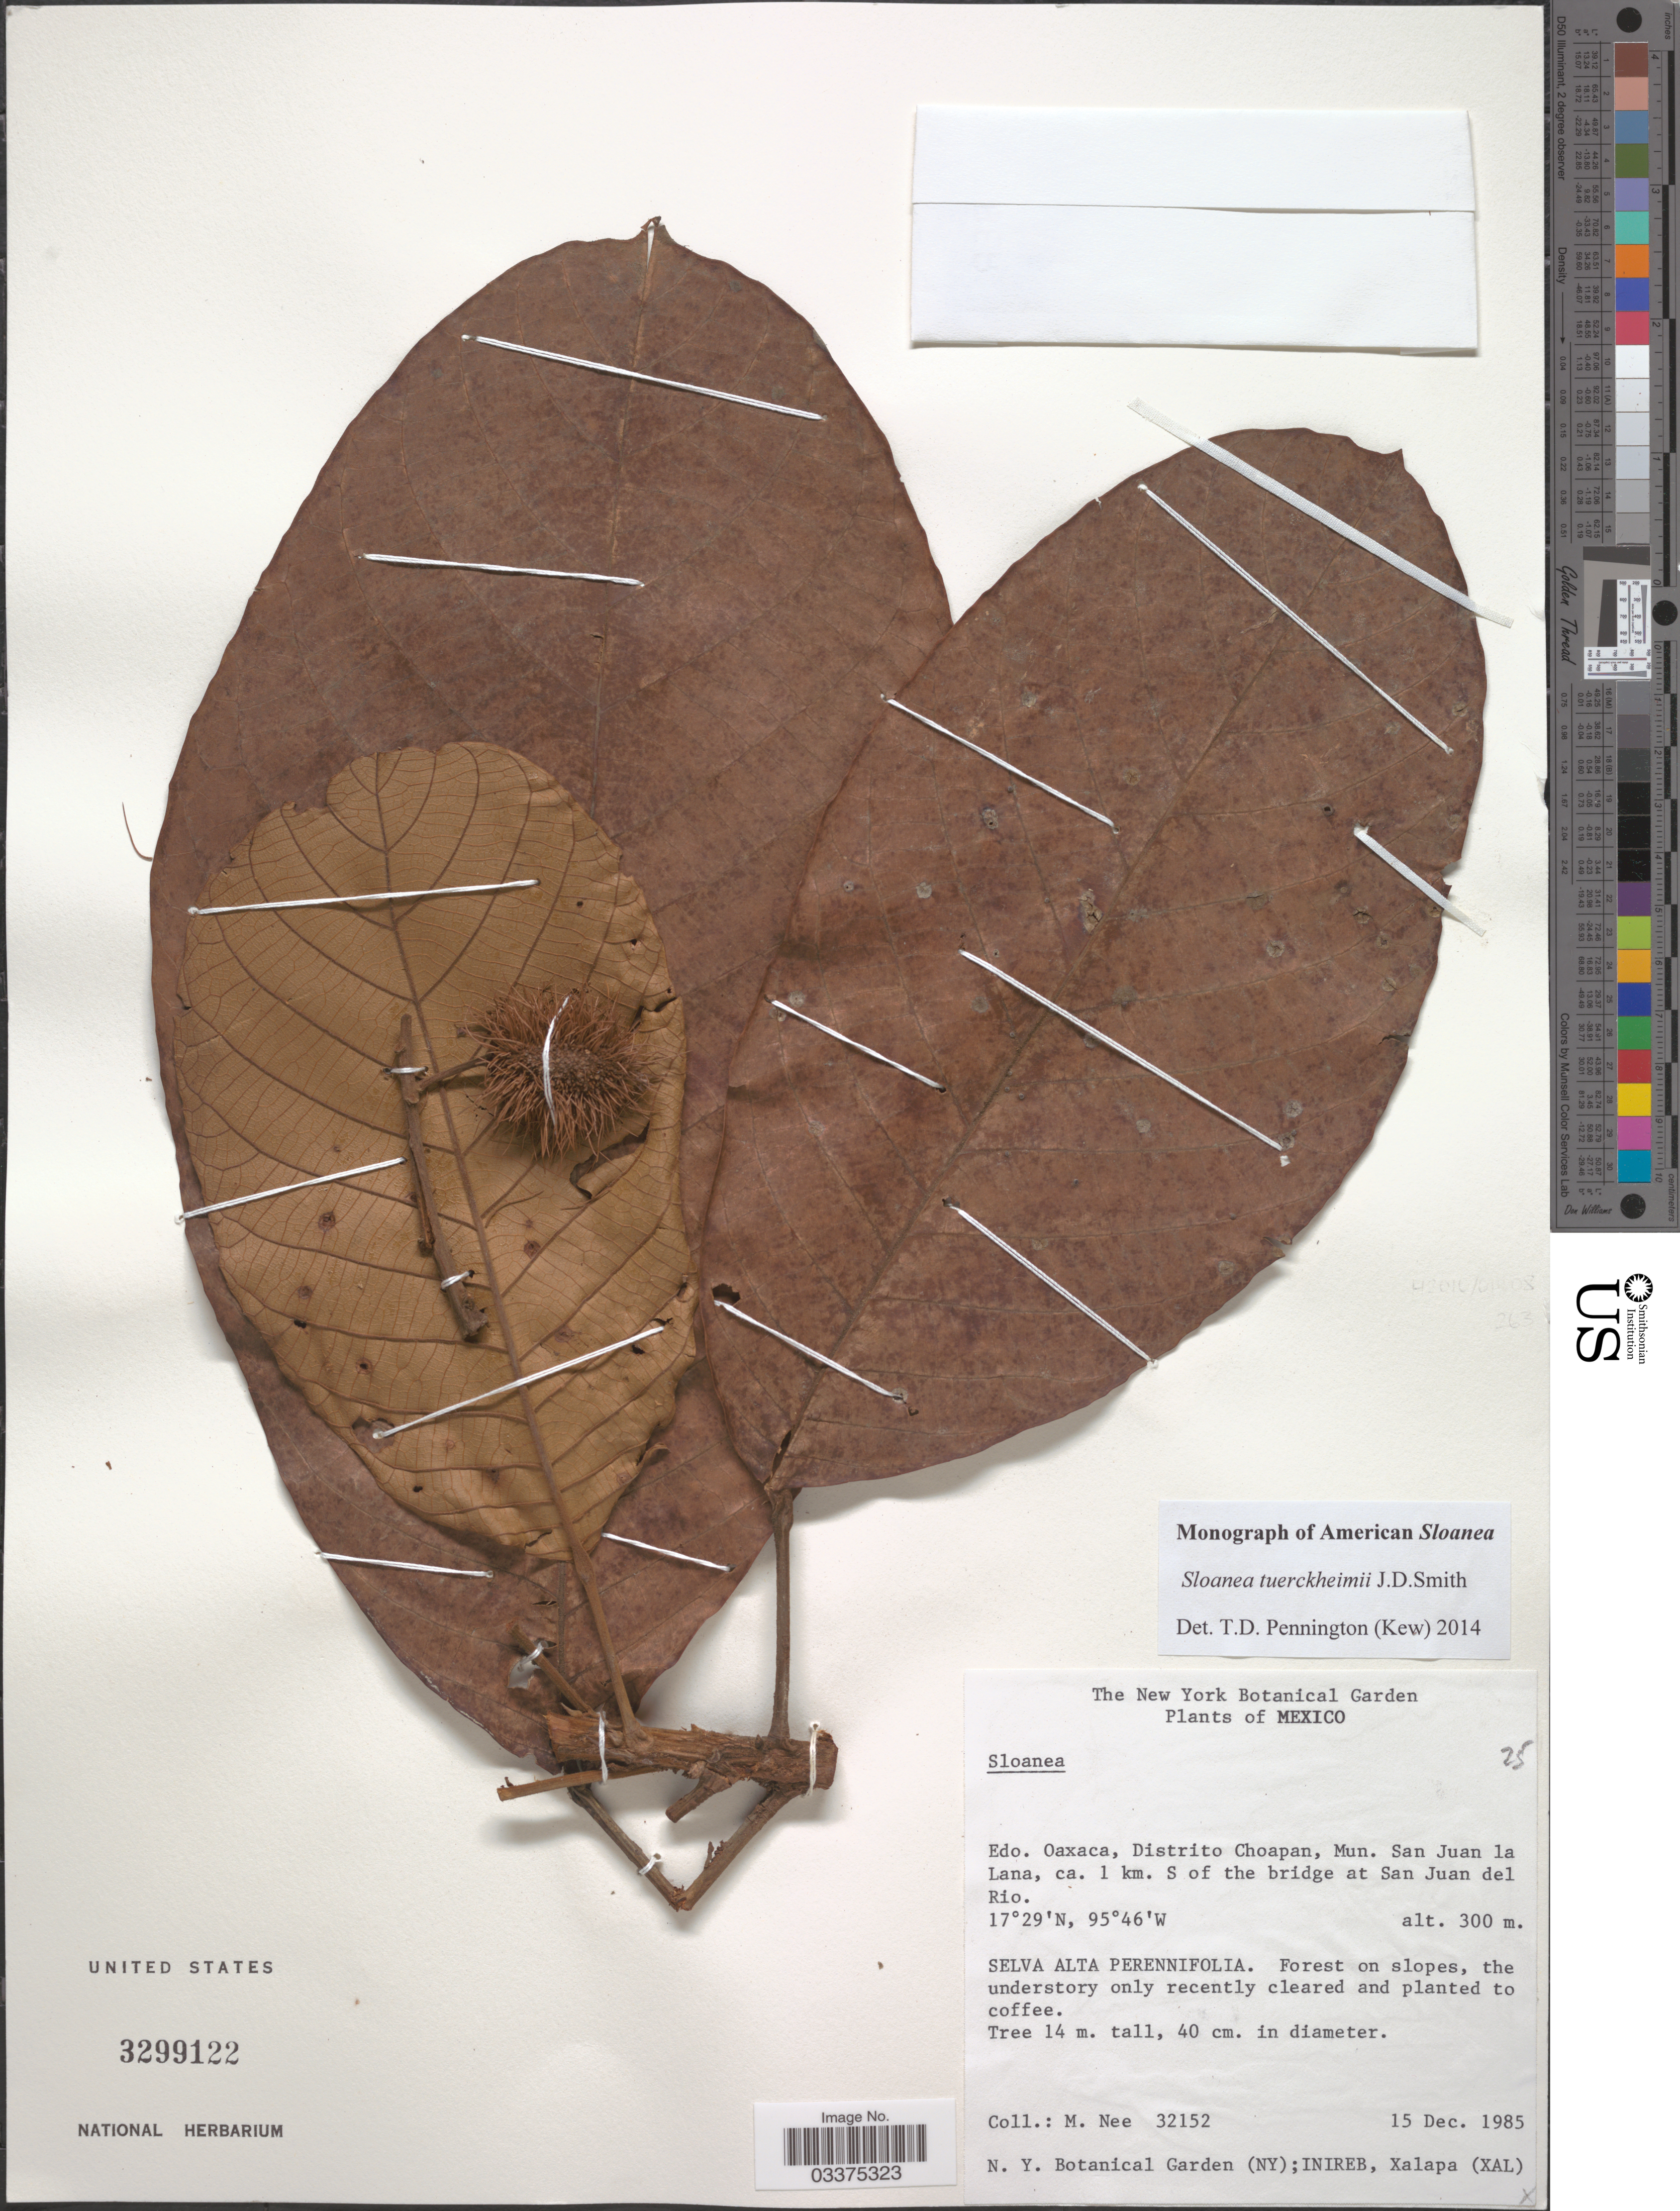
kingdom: Plantae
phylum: Tracheophyta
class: Magnoliopsida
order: Oxalidales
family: Elaeocarpaceae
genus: Sloanea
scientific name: Sloanea tuerckheimii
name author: Donn. Sm.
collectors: M. Nee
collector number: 32152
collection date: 1985-12-15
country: Mexico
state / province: Oaxaca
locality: Distrito Choapan, Mun. San Juan la Lana, ca. 1 km. S of the bridge at San Juan del Rio.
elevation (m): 300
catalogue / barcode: US 3299122